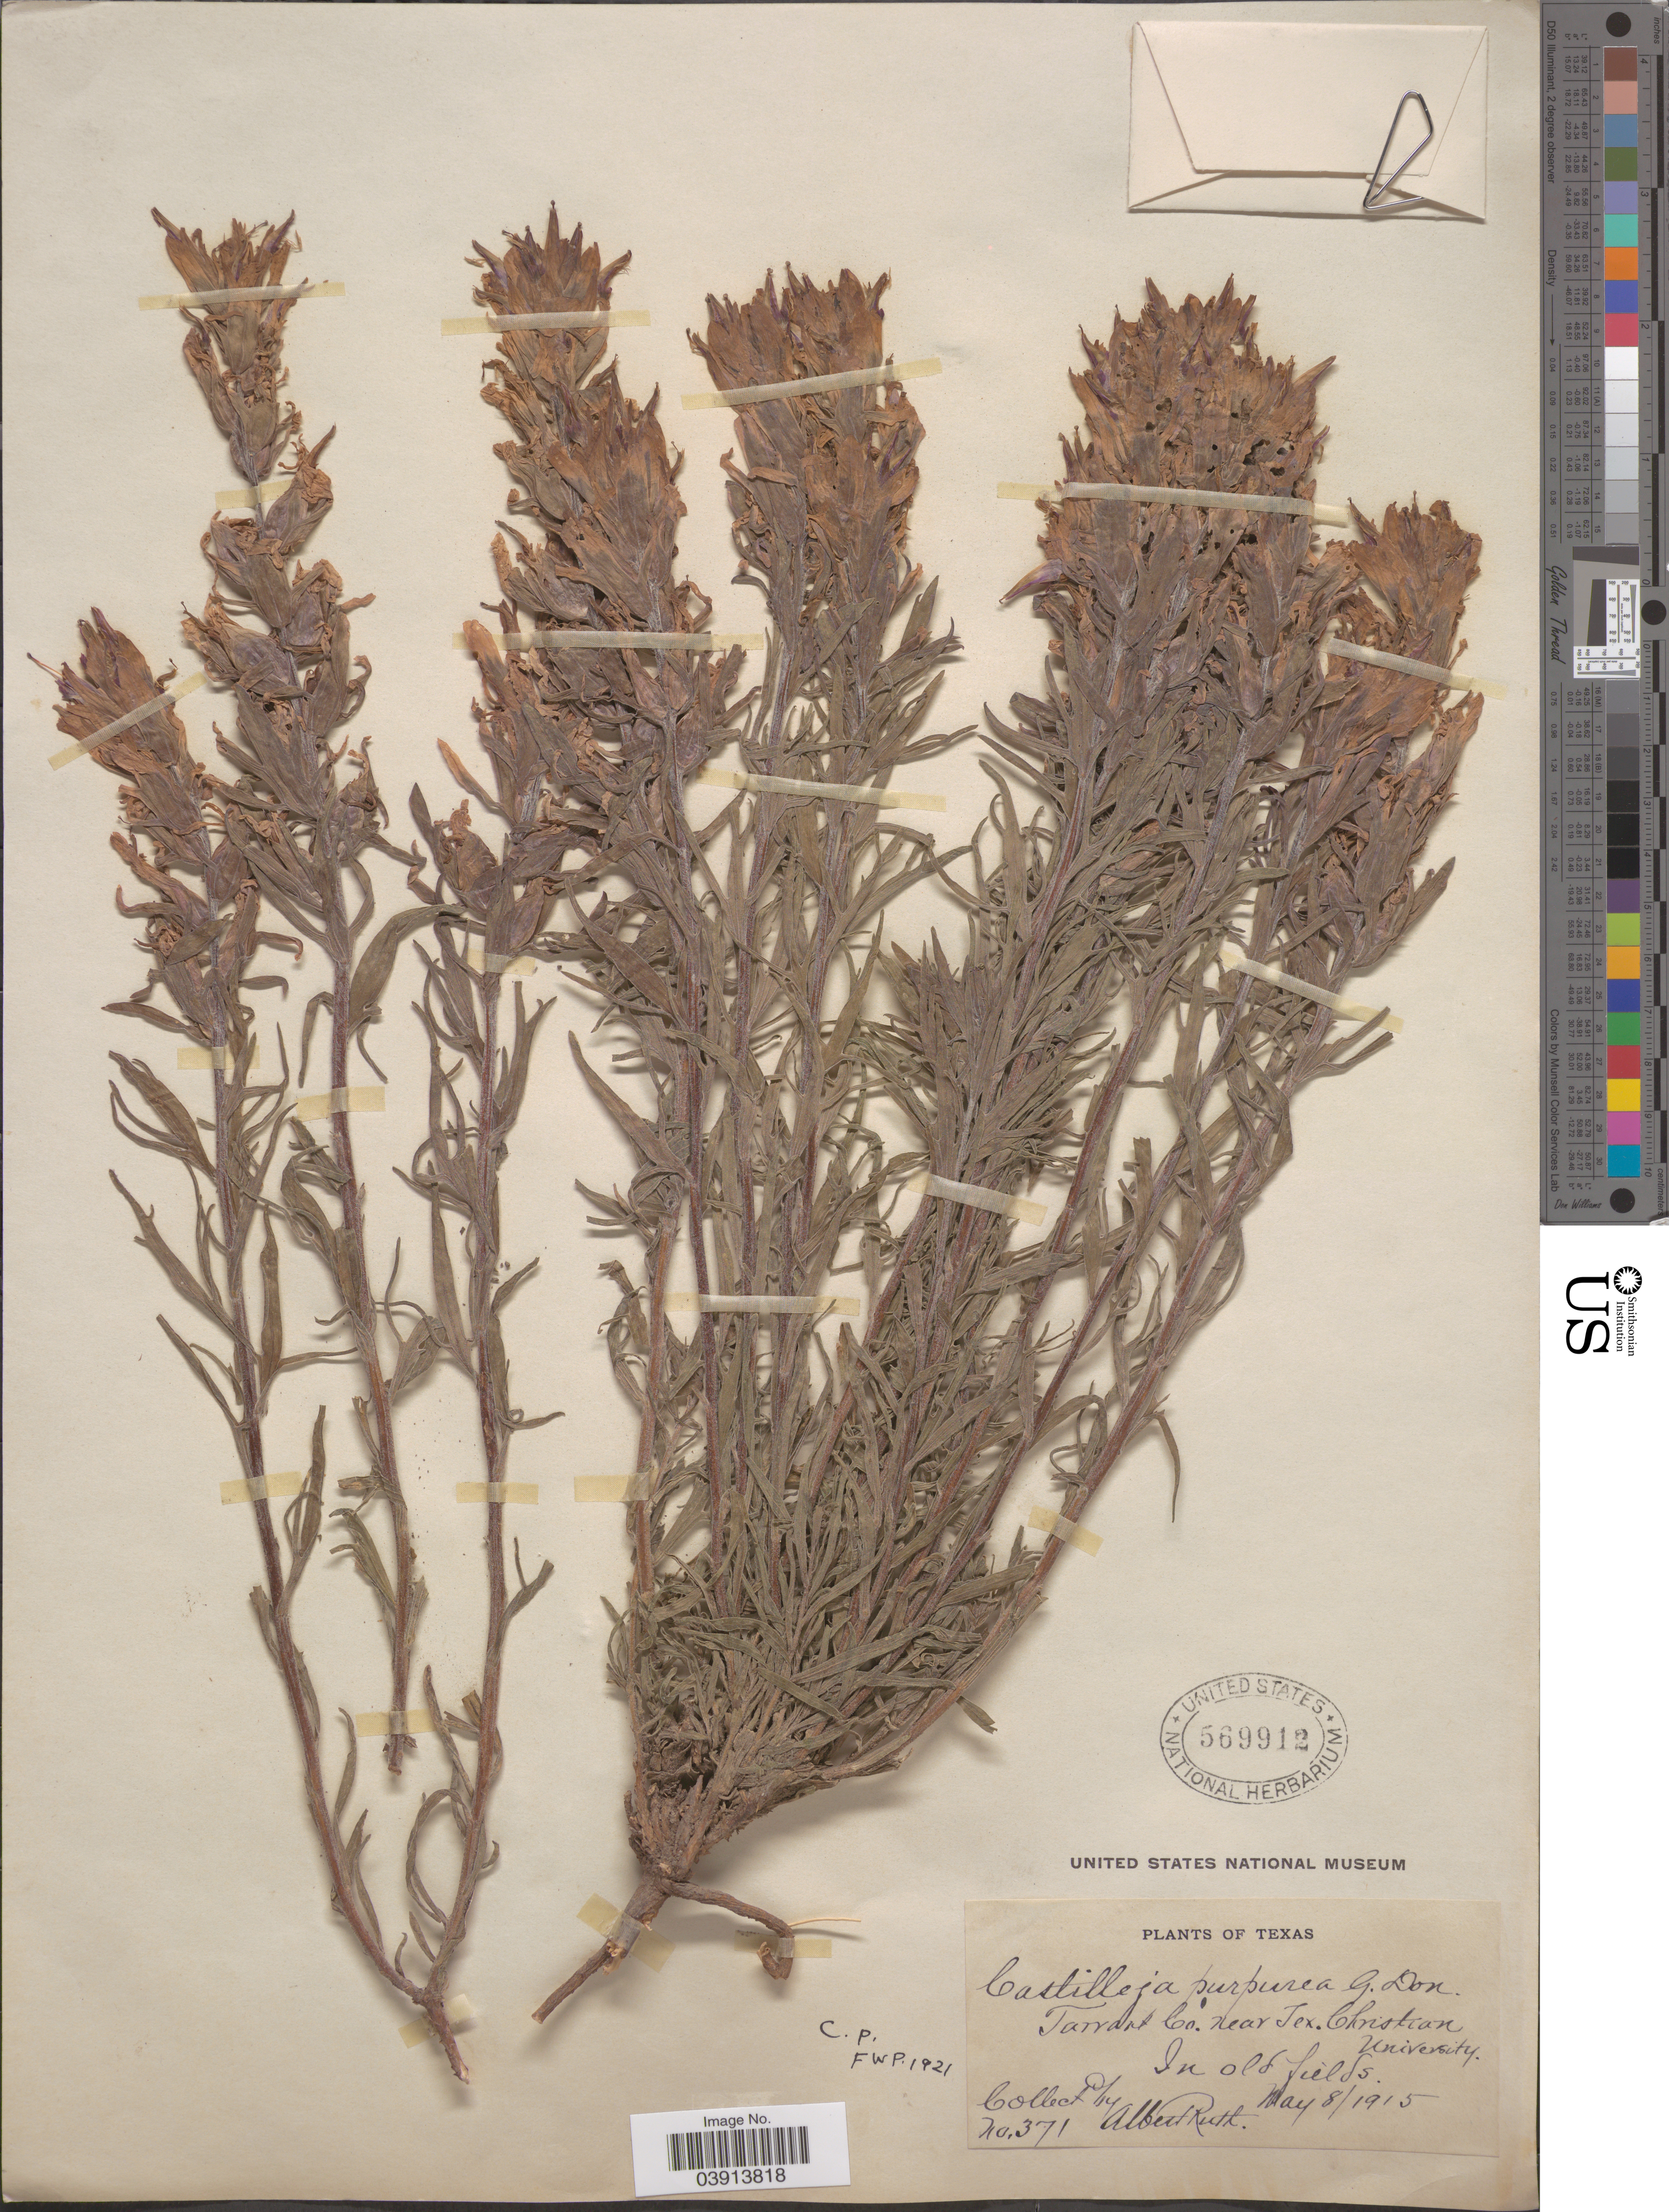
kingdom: Plantae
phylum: Tracheophyta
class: Magnoliopsida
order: Lamiales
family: Orobanchaceae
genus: Castilleja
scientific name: Castilleja purpurea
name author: (Nutt.) G. Don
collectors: A. Ruth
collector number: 371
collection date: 1915-05-08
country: United States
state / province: Texas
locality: Tarrant Co. near Tex. Christian University.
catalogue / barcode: US 569912